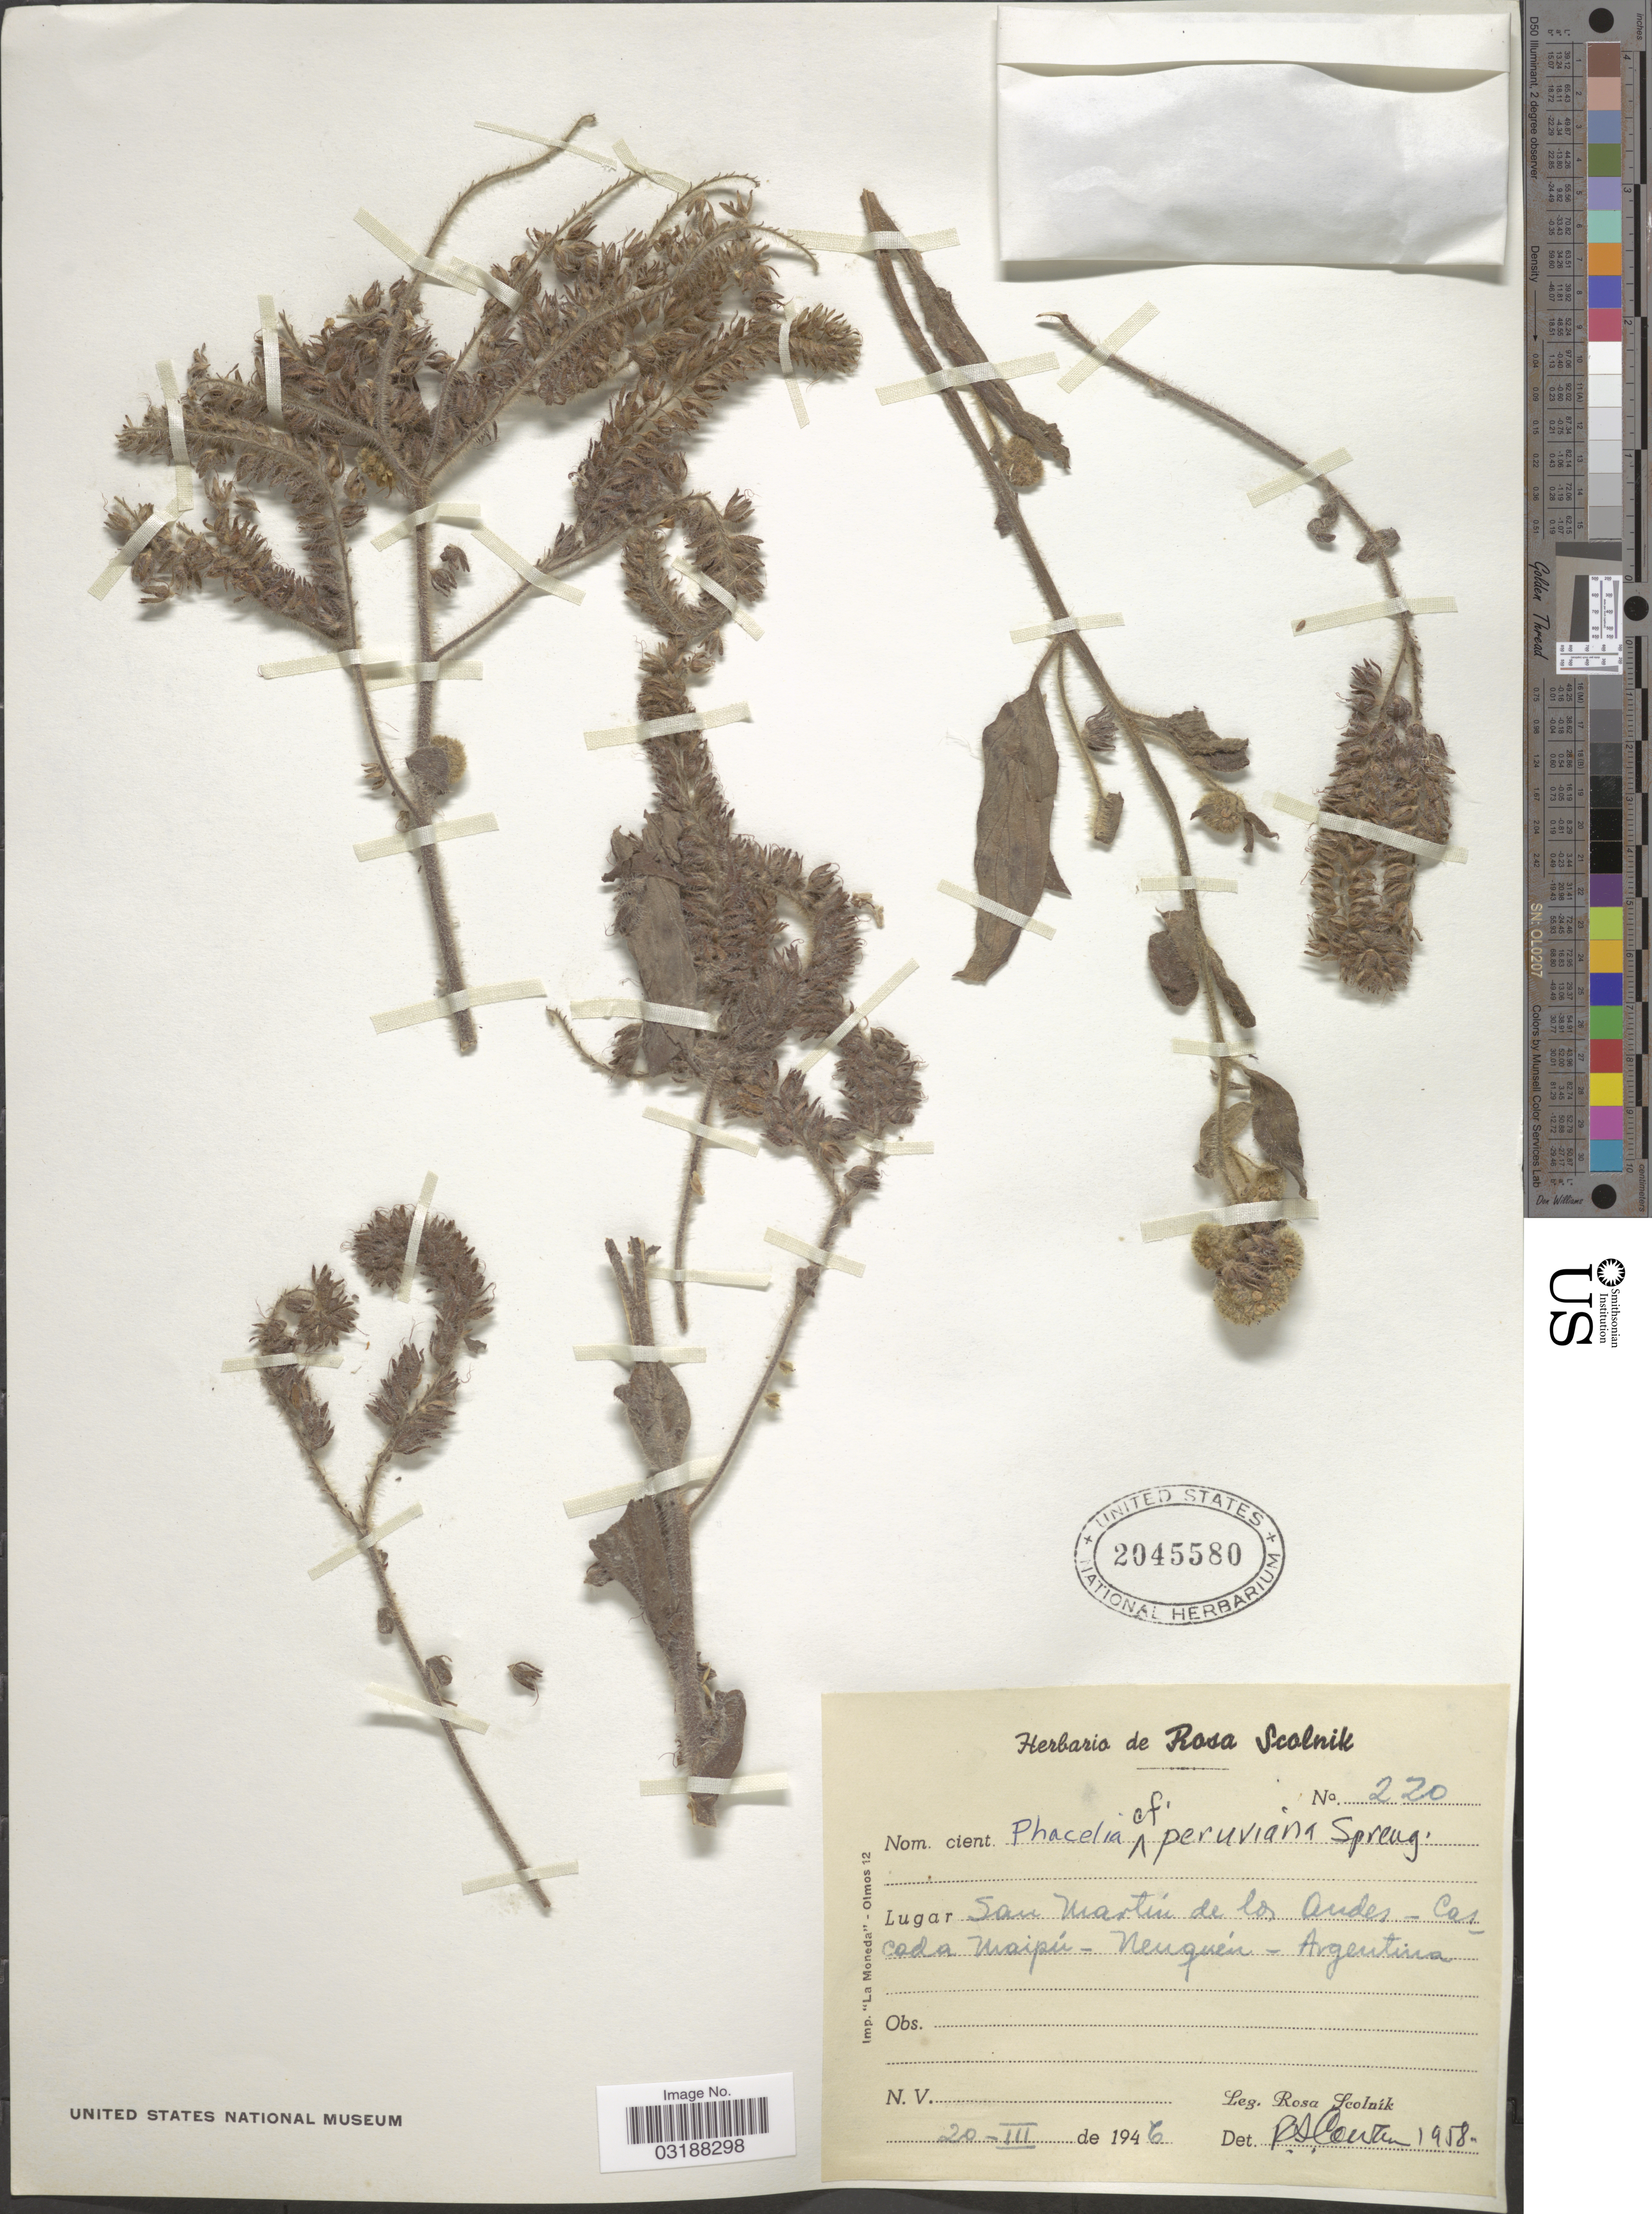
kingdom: Plantae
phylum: Tracheophyta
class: Magnoliopsida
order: Boraginales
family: Hydrophyllaceae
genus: Phacelia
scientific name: Phacelia peruviana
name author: Spreng.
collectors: R. Scolnik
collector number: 220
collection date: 1946-03-20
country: Argentina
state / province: Neuquen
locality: San Martín de los Andes - Cascada Maipú - Neuquén.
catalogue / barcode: US 2045580